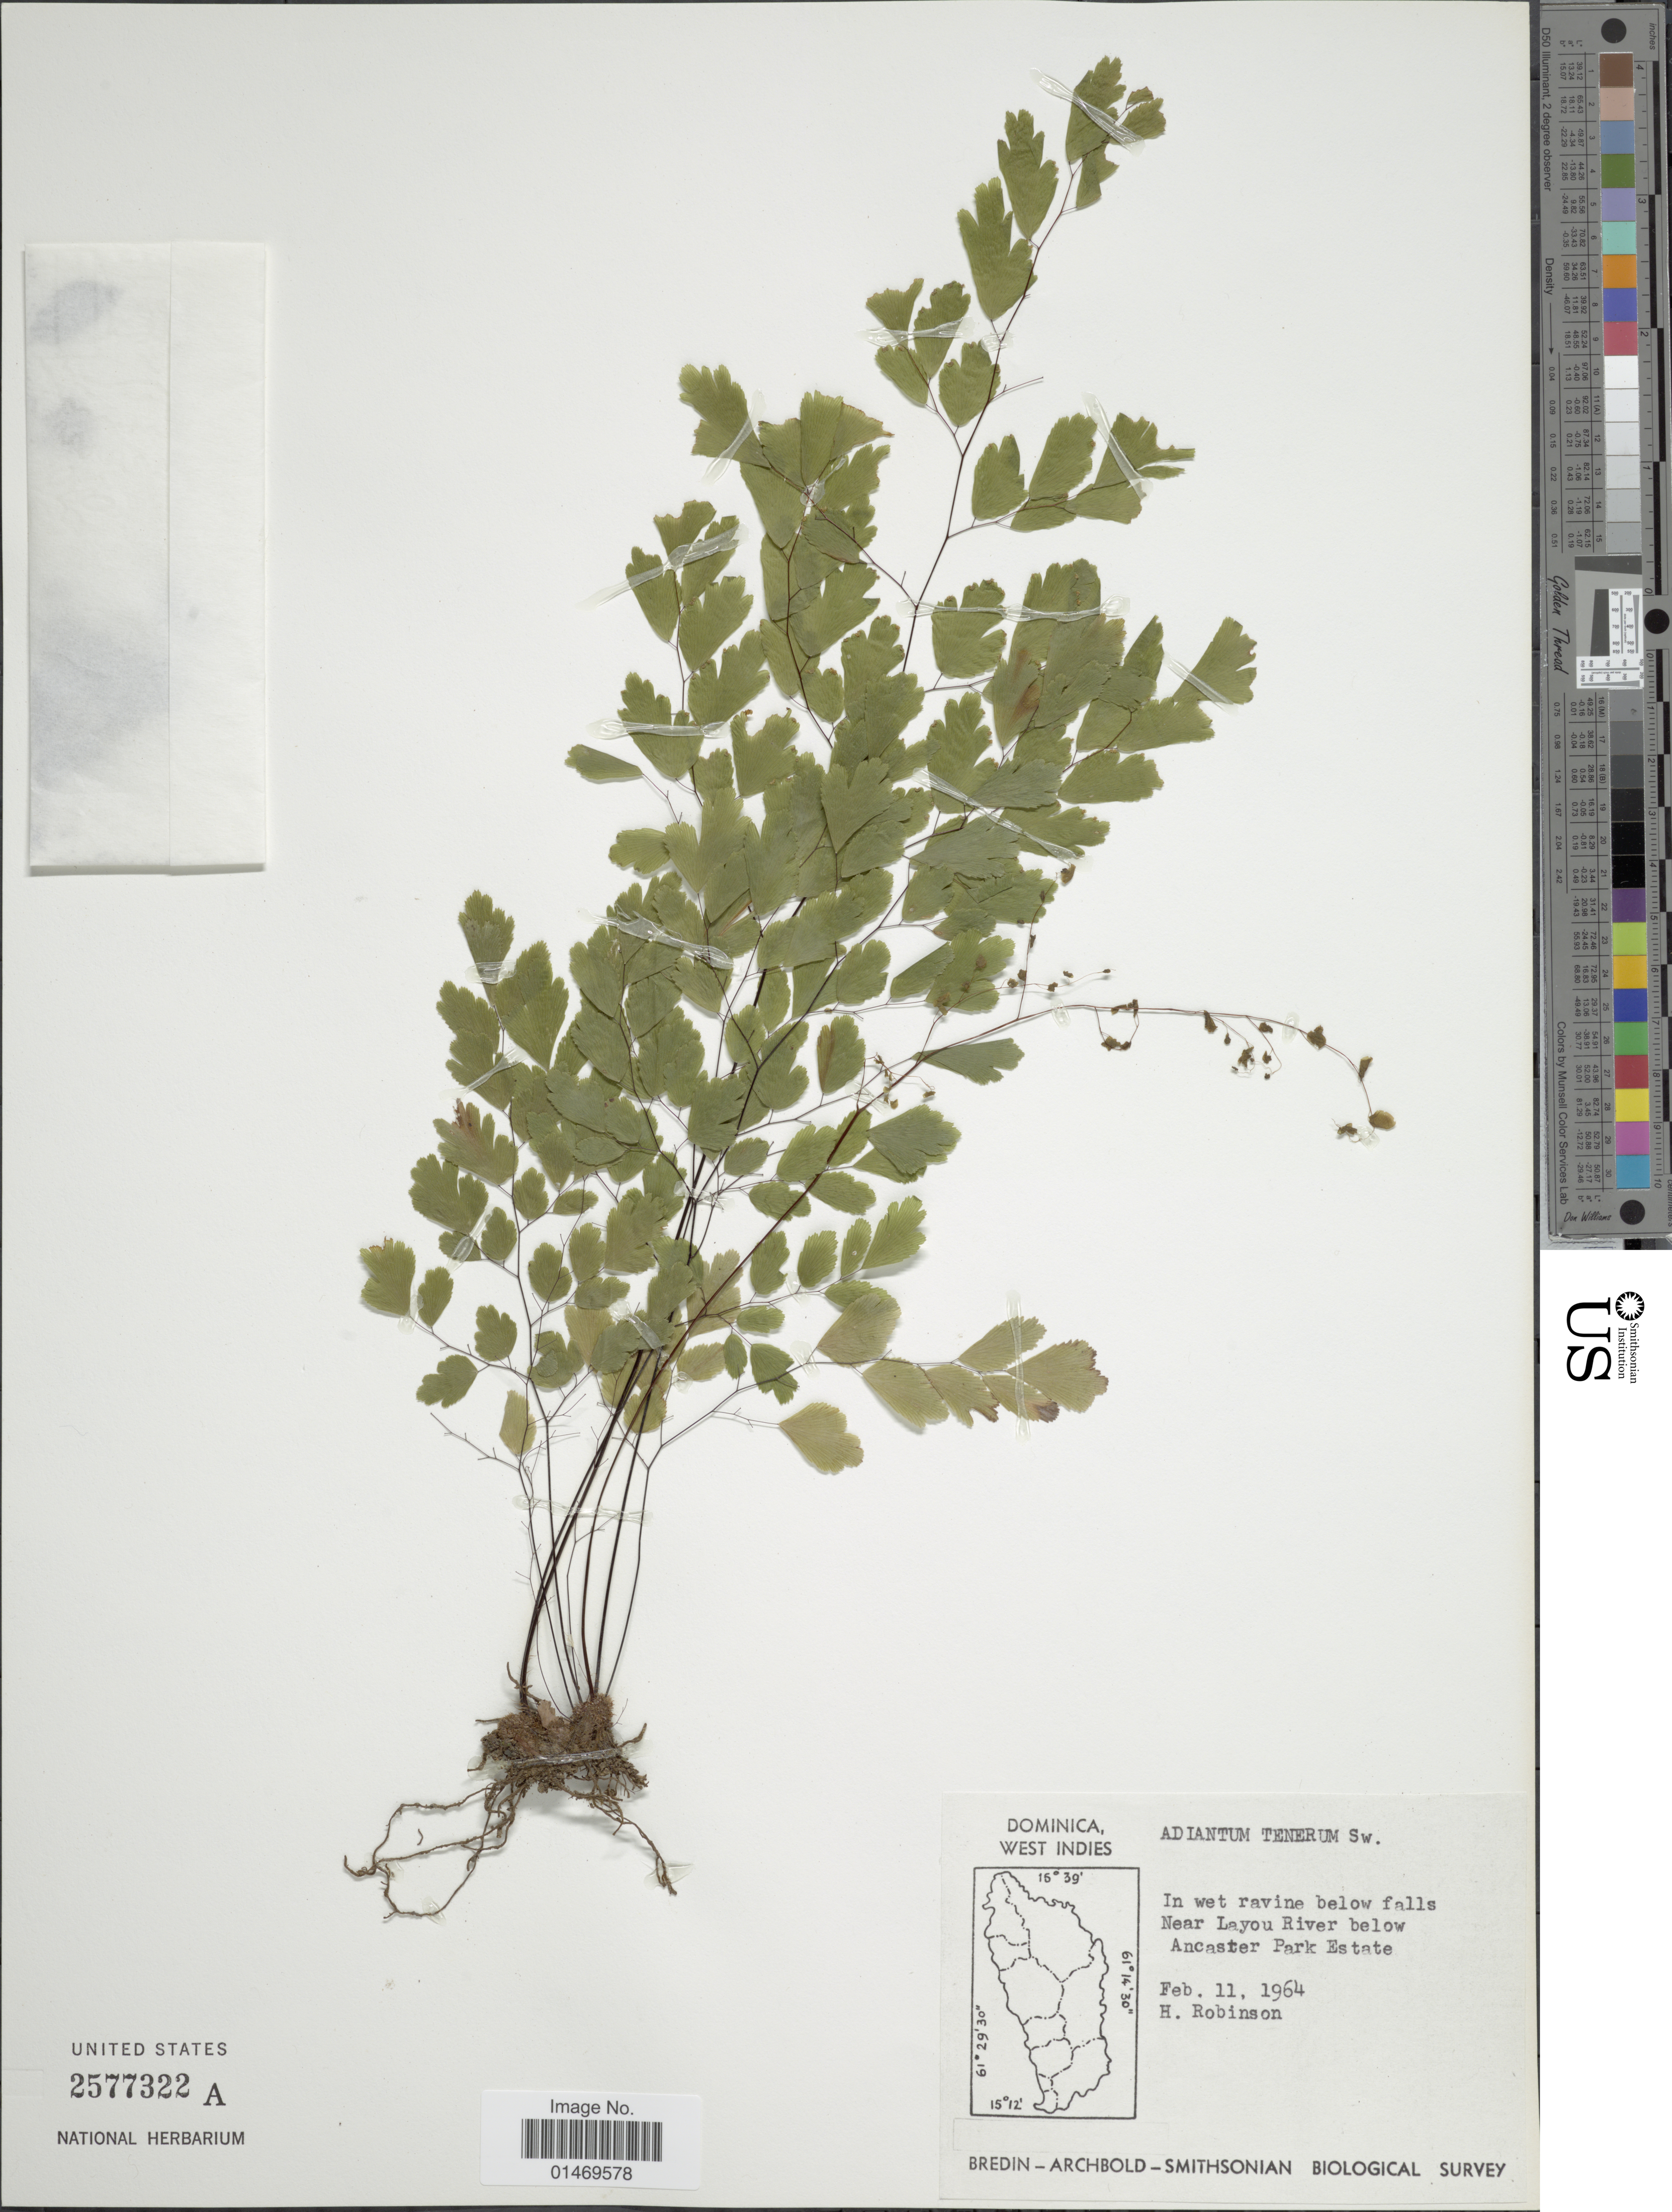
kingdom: Plantae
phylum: Tracheophyta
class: Polypodiopsida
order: Polypodiales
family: Pteridaceae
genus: Adiantum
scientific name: Adiantum tenerum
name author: Sw.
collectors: H. Robinson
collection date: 1964-02-11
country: Dominica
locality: In wet ravine below falls Near Layou River below Ancaster Park Estate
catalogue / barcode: US 2577322